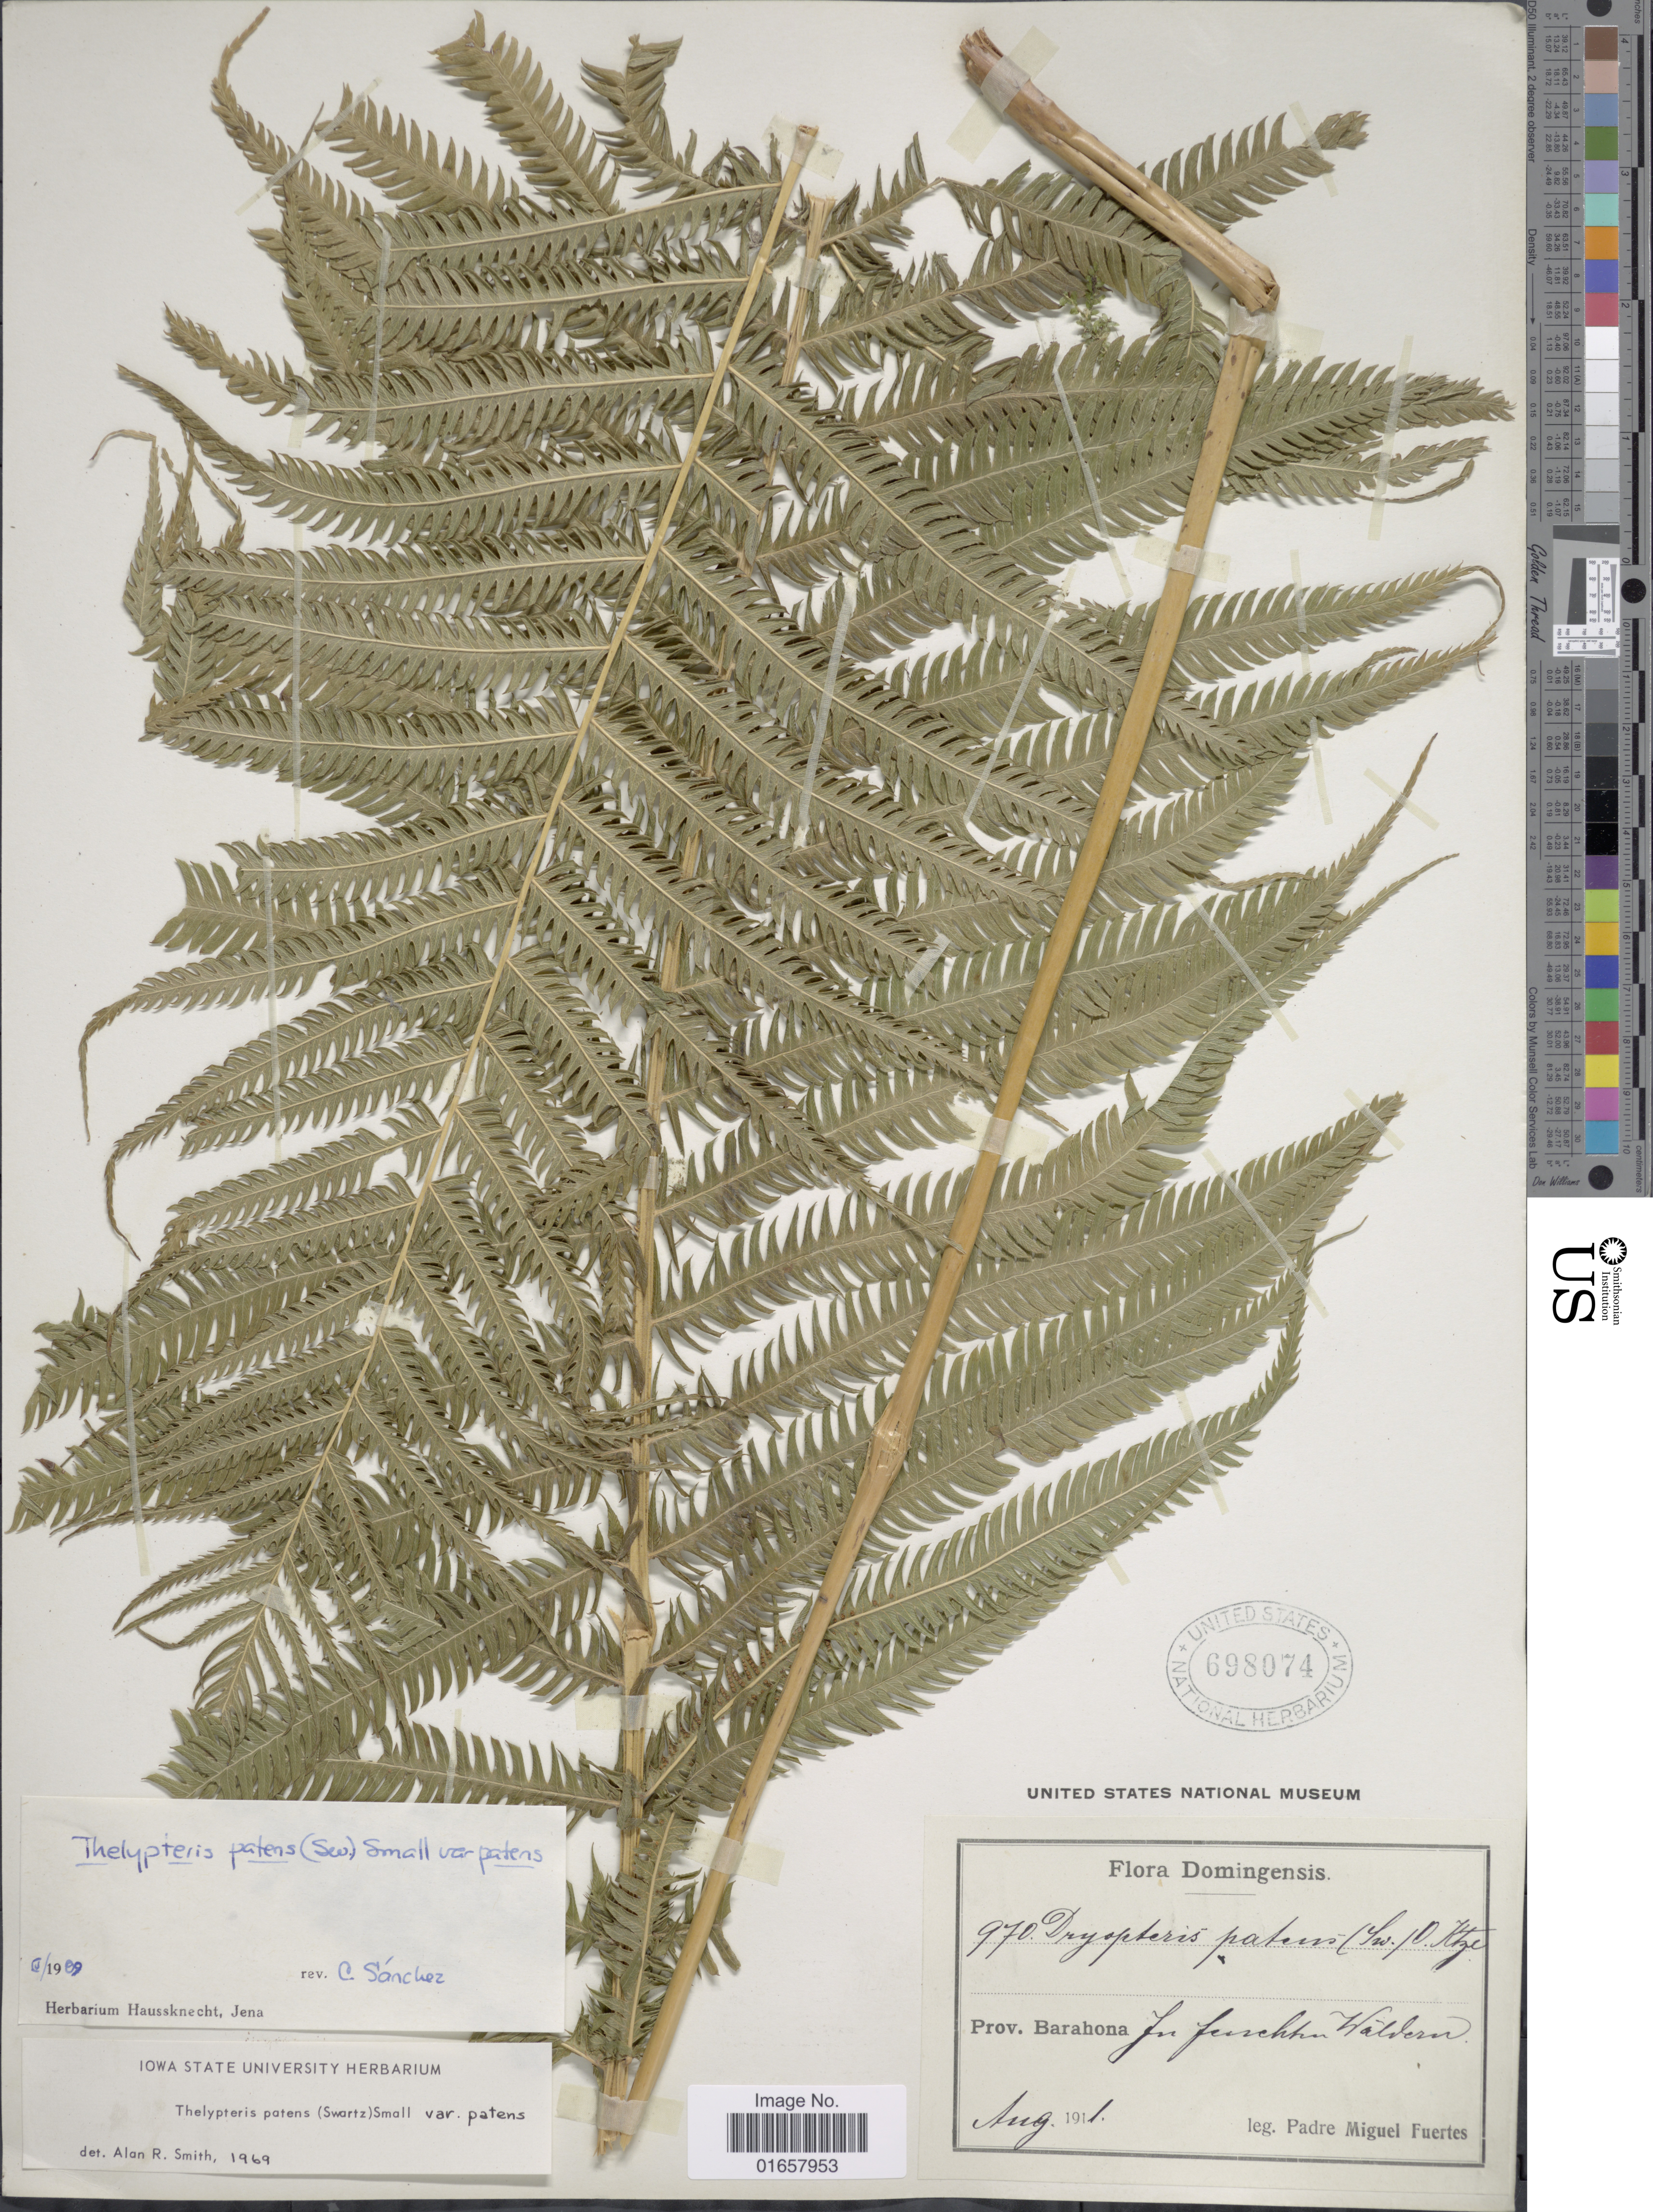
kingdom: Plantae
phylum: Tracheophyta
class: Polypodiopsida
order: Polypodiales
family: Thelypteridaceae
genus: Christella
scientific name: Christella patens var. patens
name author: (Sw.) Holttum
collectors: M. D. Fuertes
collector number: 970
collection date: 1911-08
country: Dominican Republic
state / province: Barahona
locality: Domingensis, Prov. Barahona In feuchten Waldern.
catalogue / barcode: US 698074